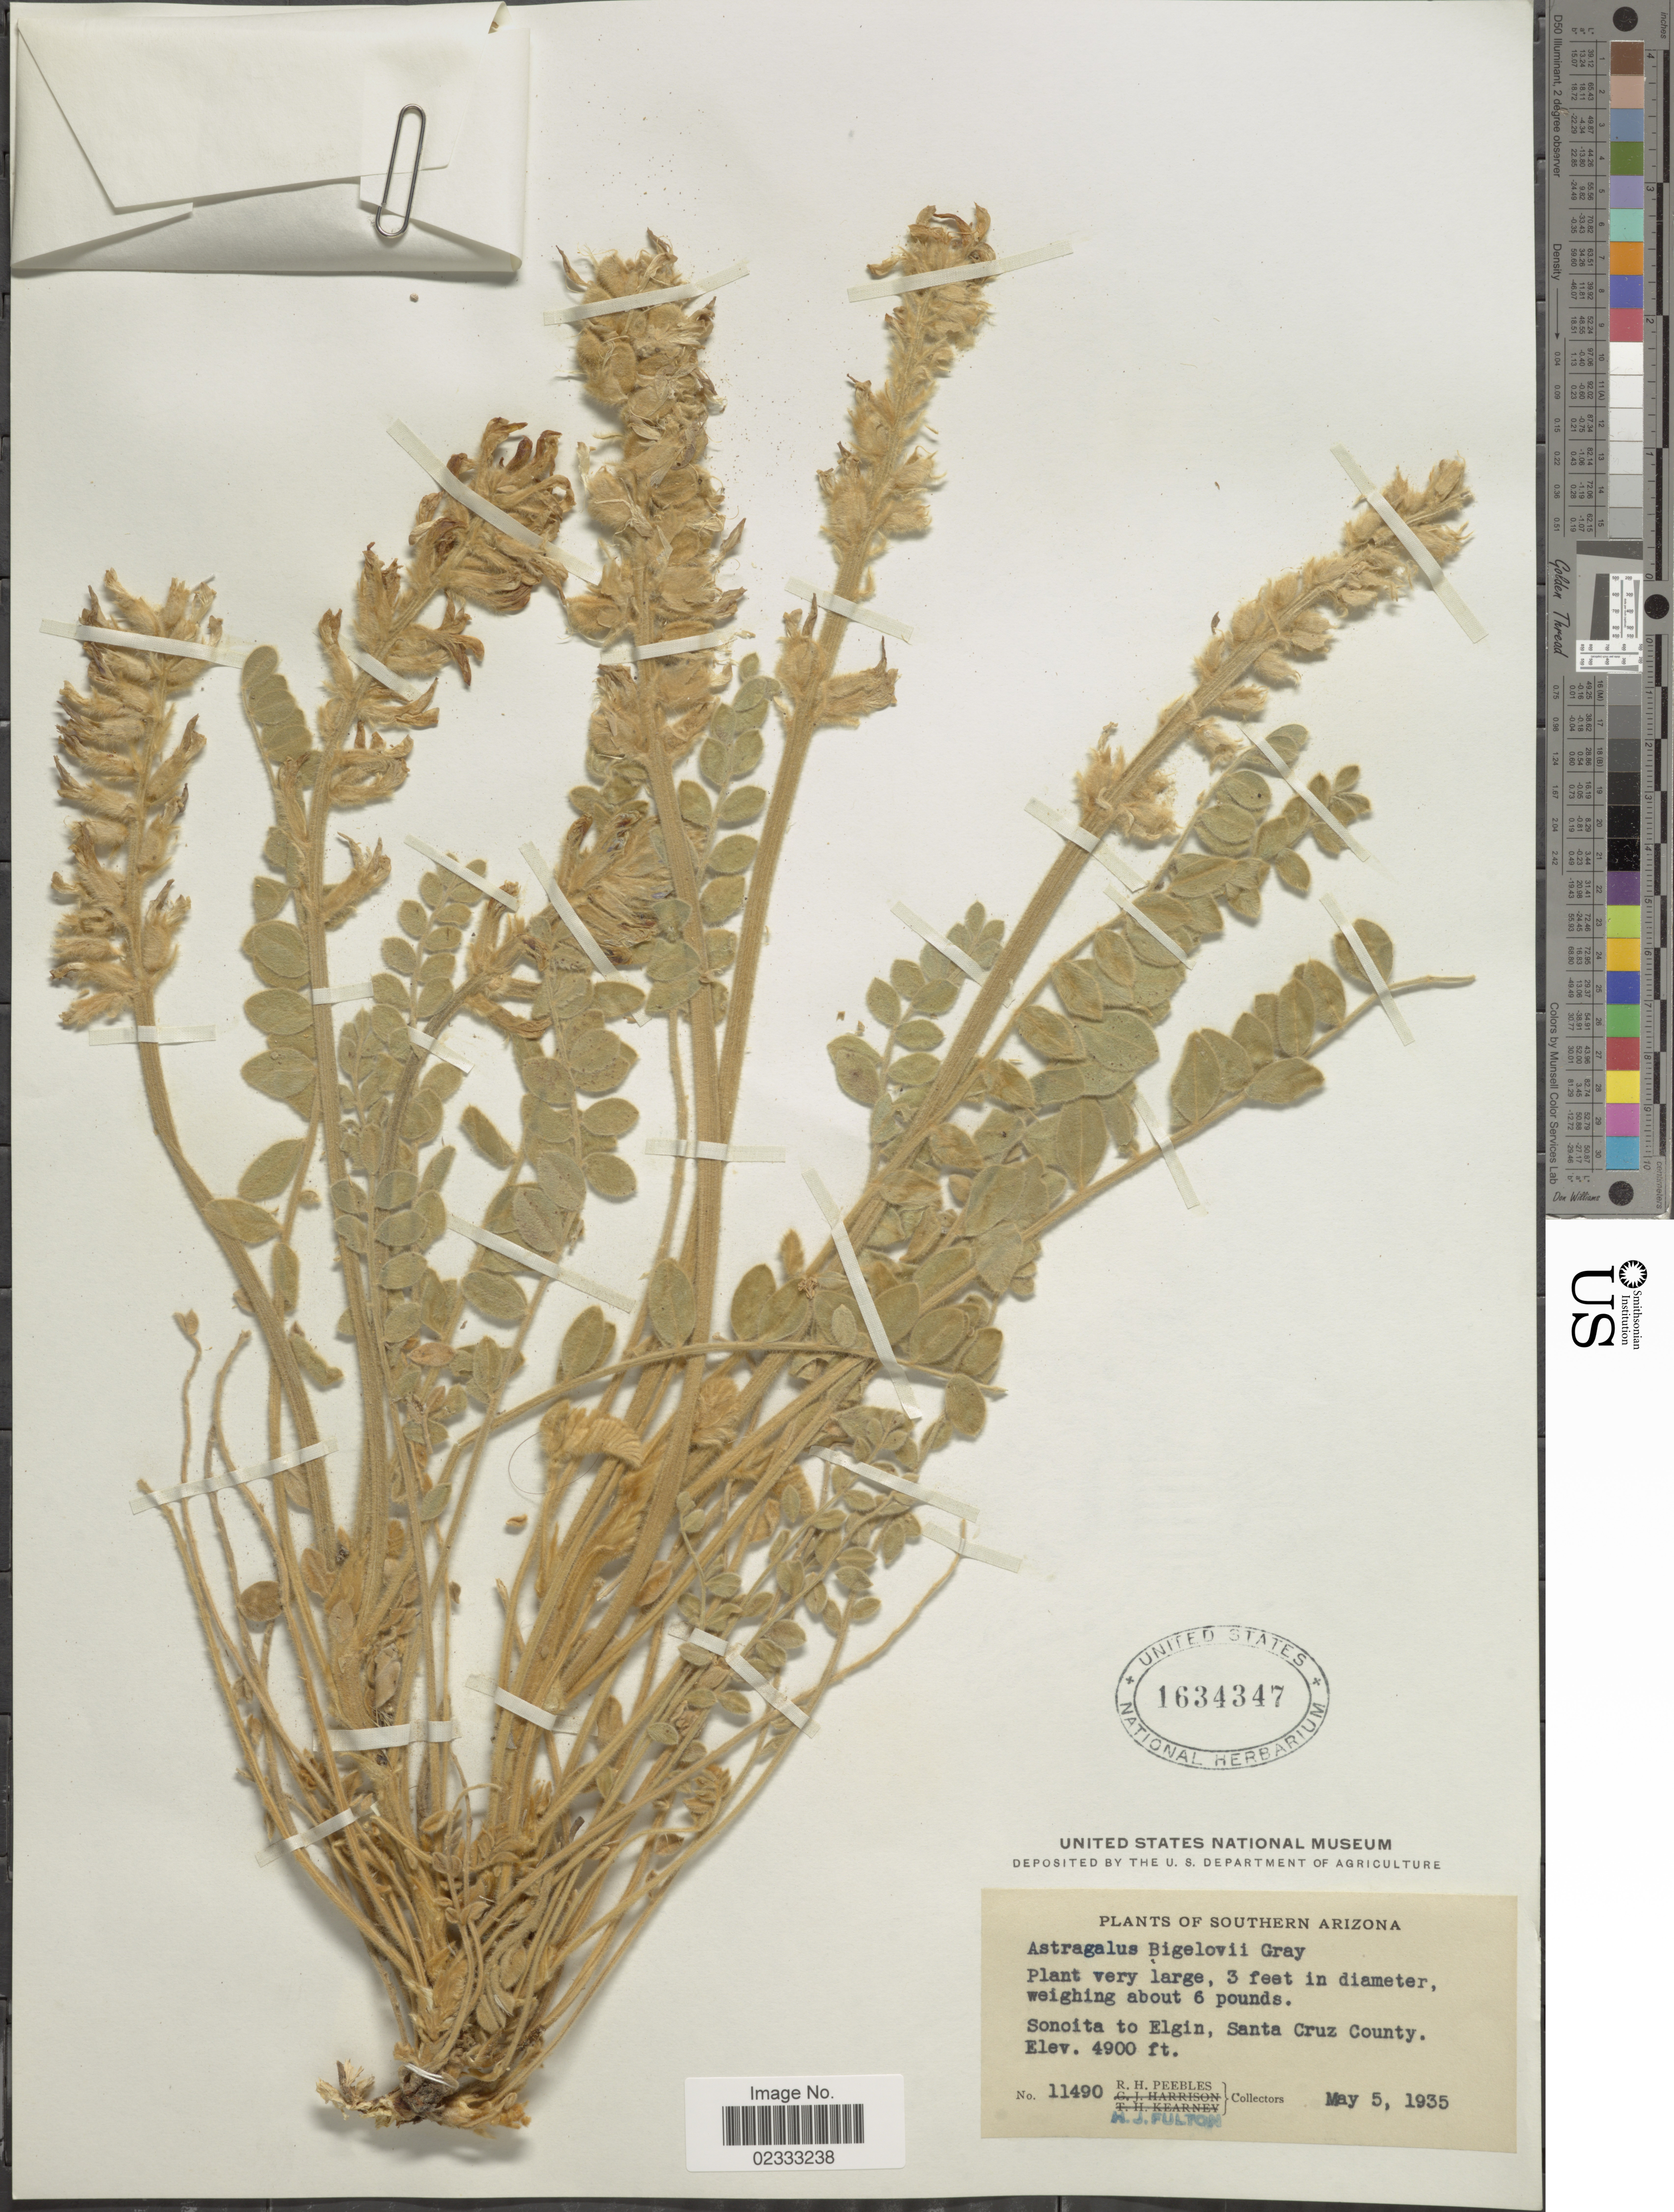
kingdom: Plantae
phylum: Tracheophyta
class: Magnoliopsida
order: Fabales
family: Fabaceae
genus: Astragalus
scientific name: Astragalus mollissimus var. bigelovii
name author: (A. Gray) Barneby ex B.L. Turner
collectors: R. H. Peebles & H. Fulton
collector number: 11490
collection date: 1935-05-05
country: United States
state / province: Arizona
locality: Southern Arizona, Sonoita to Elgin, Santa Cruz County.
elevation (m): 1494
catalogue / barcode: US 1634347